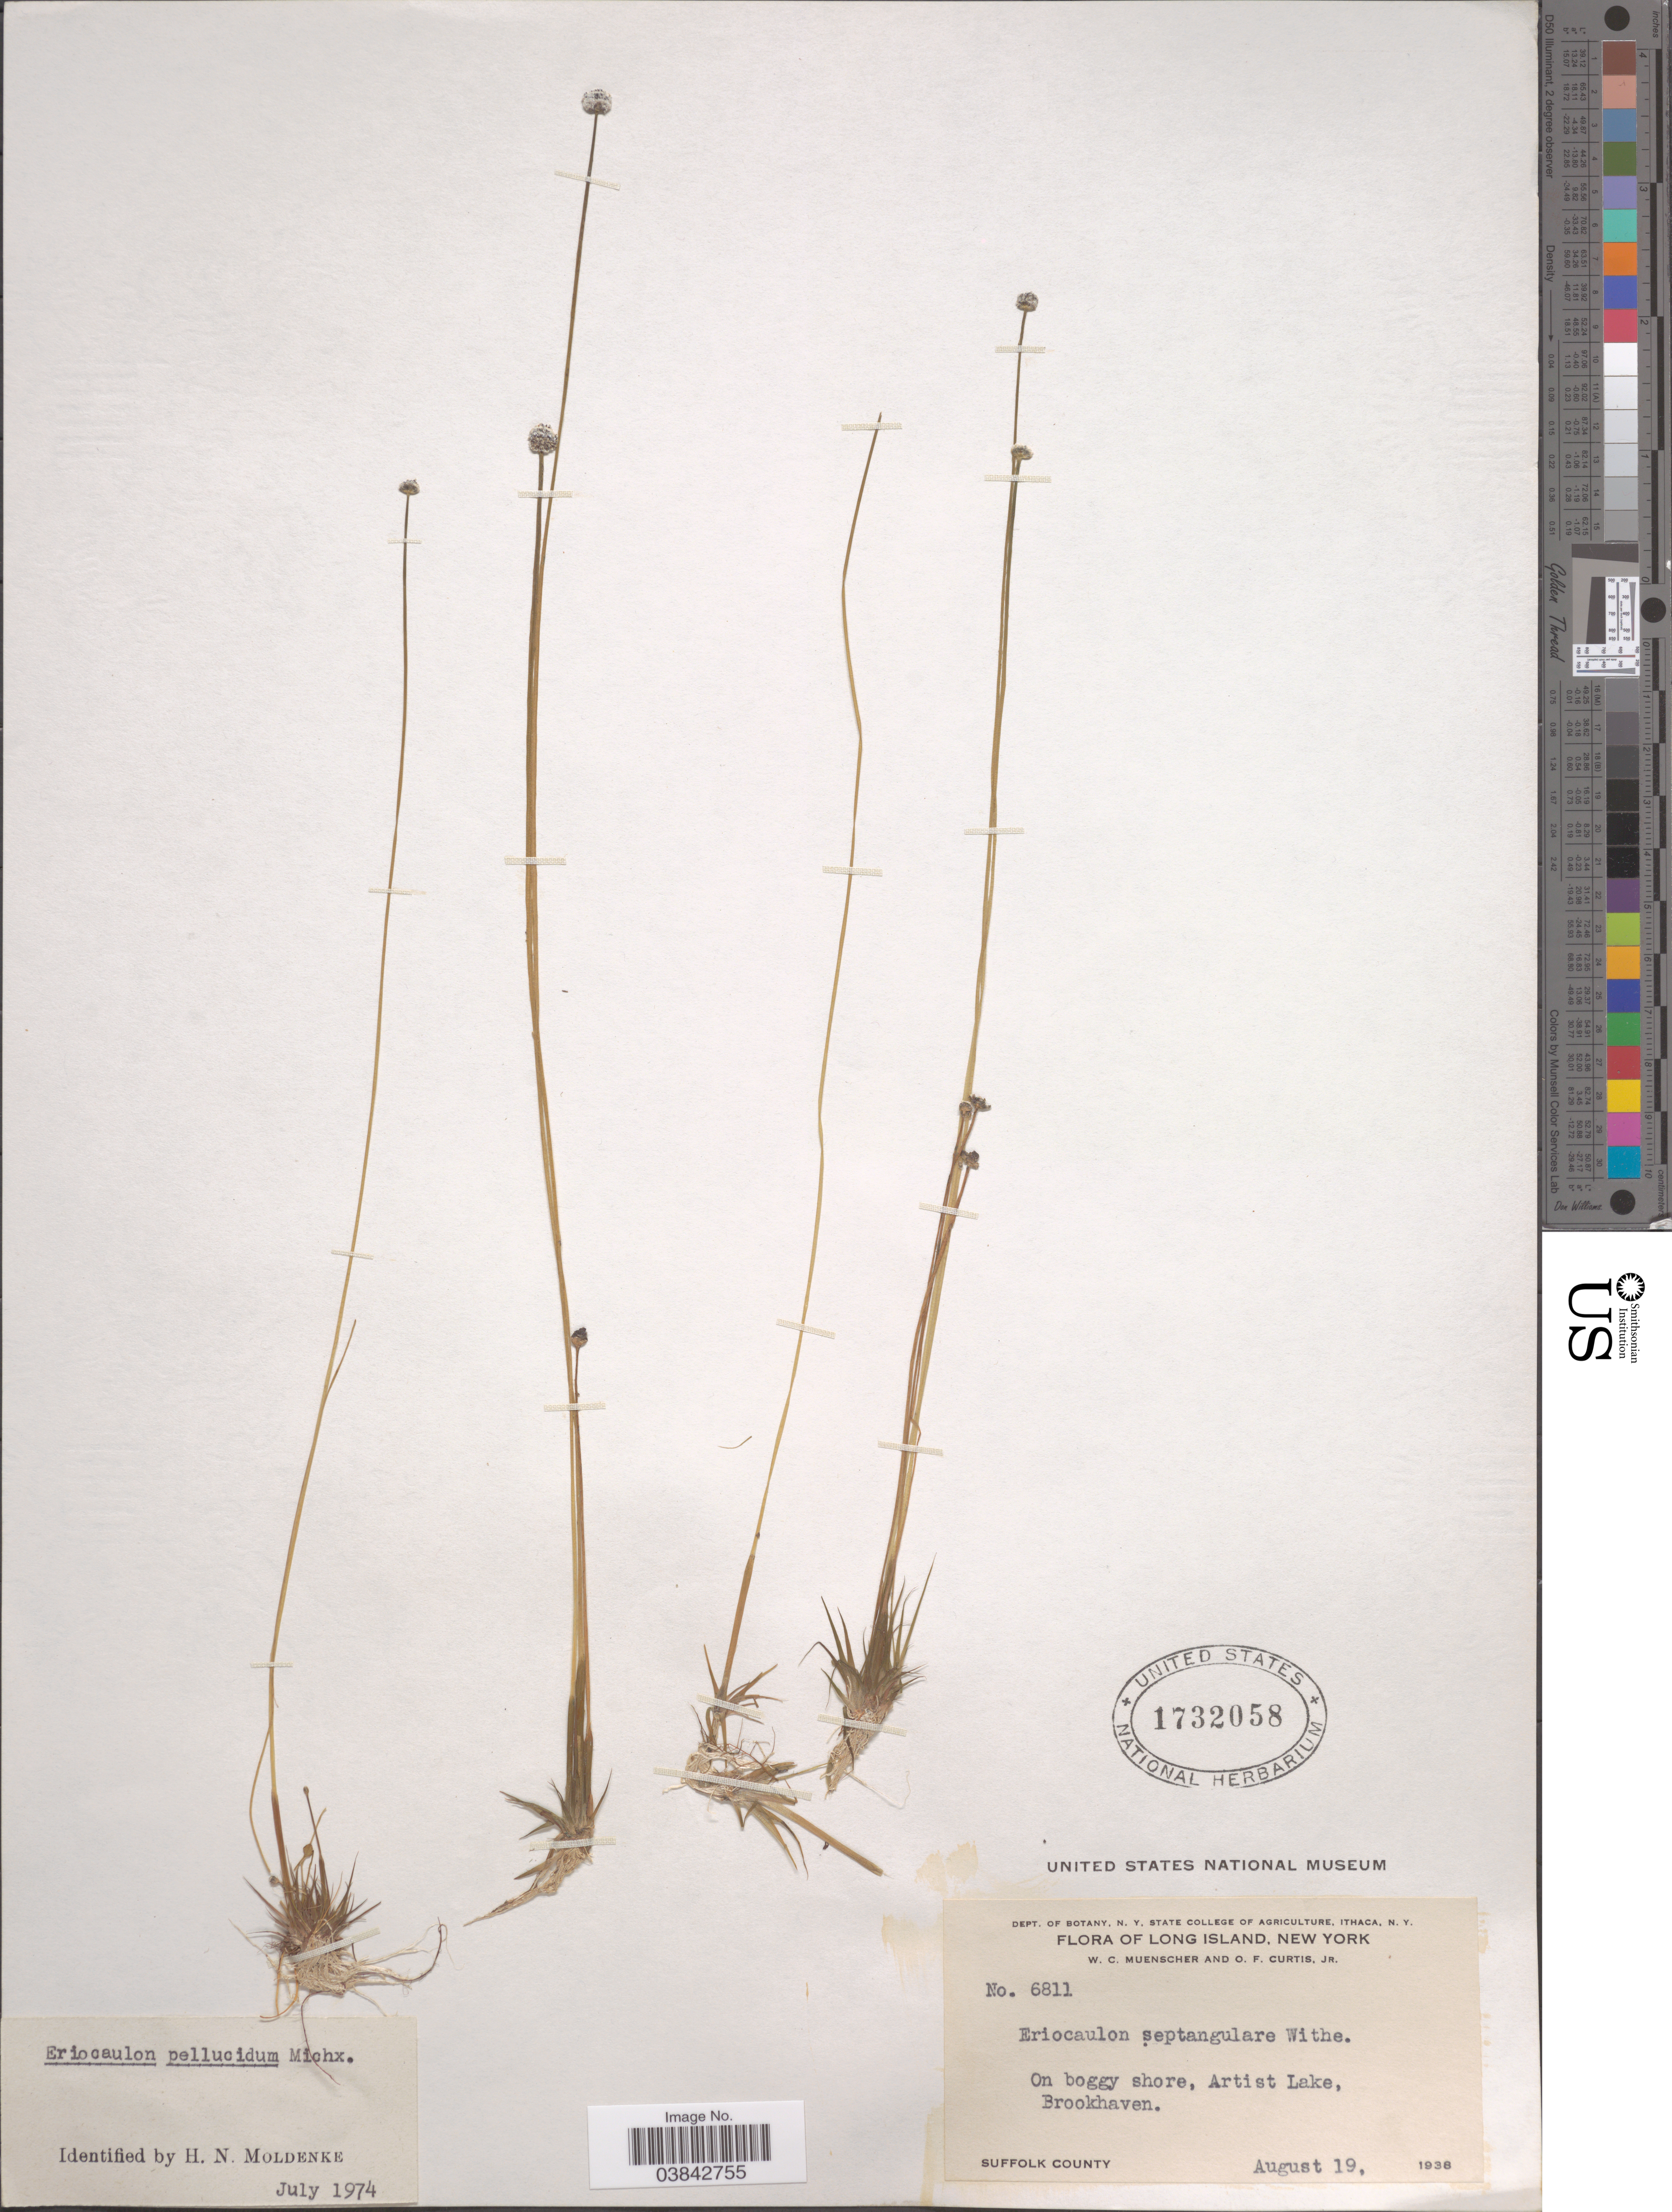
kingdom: Plantae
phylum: Tracheophyta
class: Liliopsida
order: Poales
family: Eriocaulaceae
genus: Eriocaulon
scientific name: Eriocaulon aquaticum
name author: (Hill) Druce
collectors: W. Muenscher & O. Curtis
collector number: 6811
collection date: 1938-08-19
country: United States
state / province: New York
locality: Long Island. On boggy shore, Artist Lake, Brookhaven.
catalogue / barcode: US 1732058